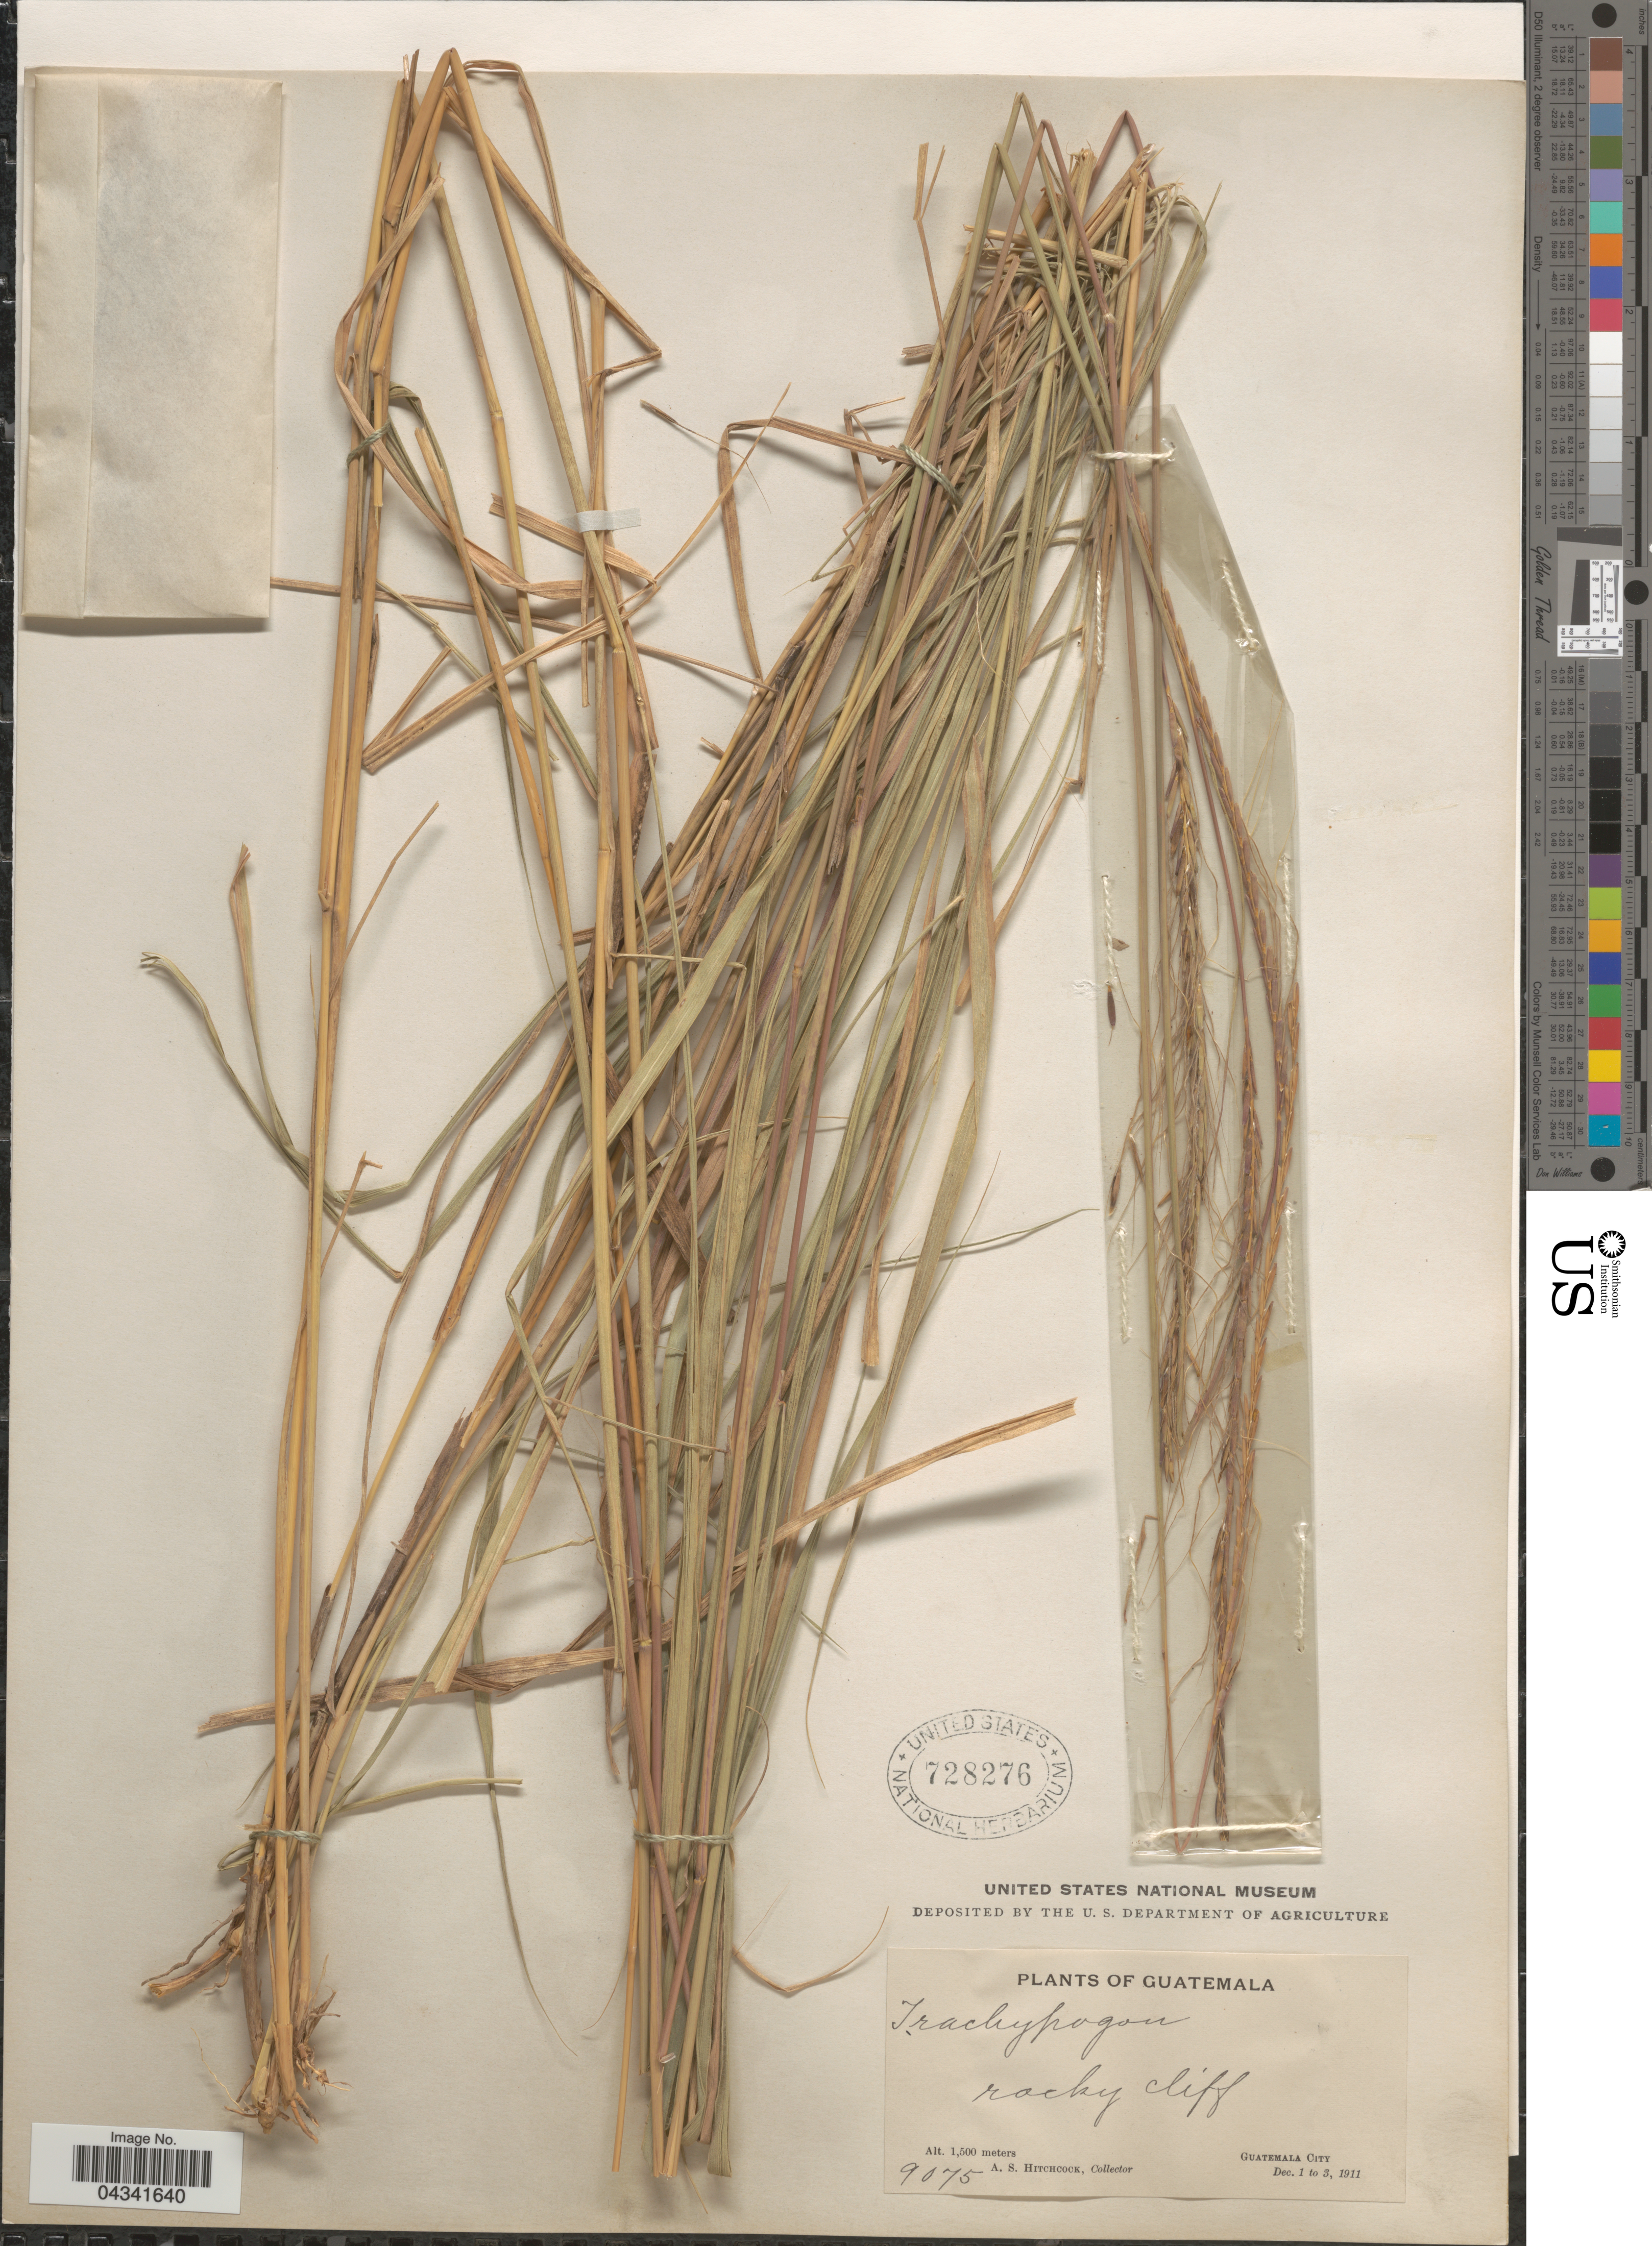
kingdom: Plantae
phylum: Tracheophyta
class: Liliopsida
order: Poales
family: Poaceae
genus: Trachypogon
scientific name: Trachypogon spicatus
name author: (L. f.) Kuntze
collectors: A. S. Hitchcock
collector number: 9075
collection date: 1911-12-01/1911-12-03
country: Guatemala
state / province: Guatemala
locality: Guatemala City.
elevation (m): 1500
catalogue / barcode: US 728276